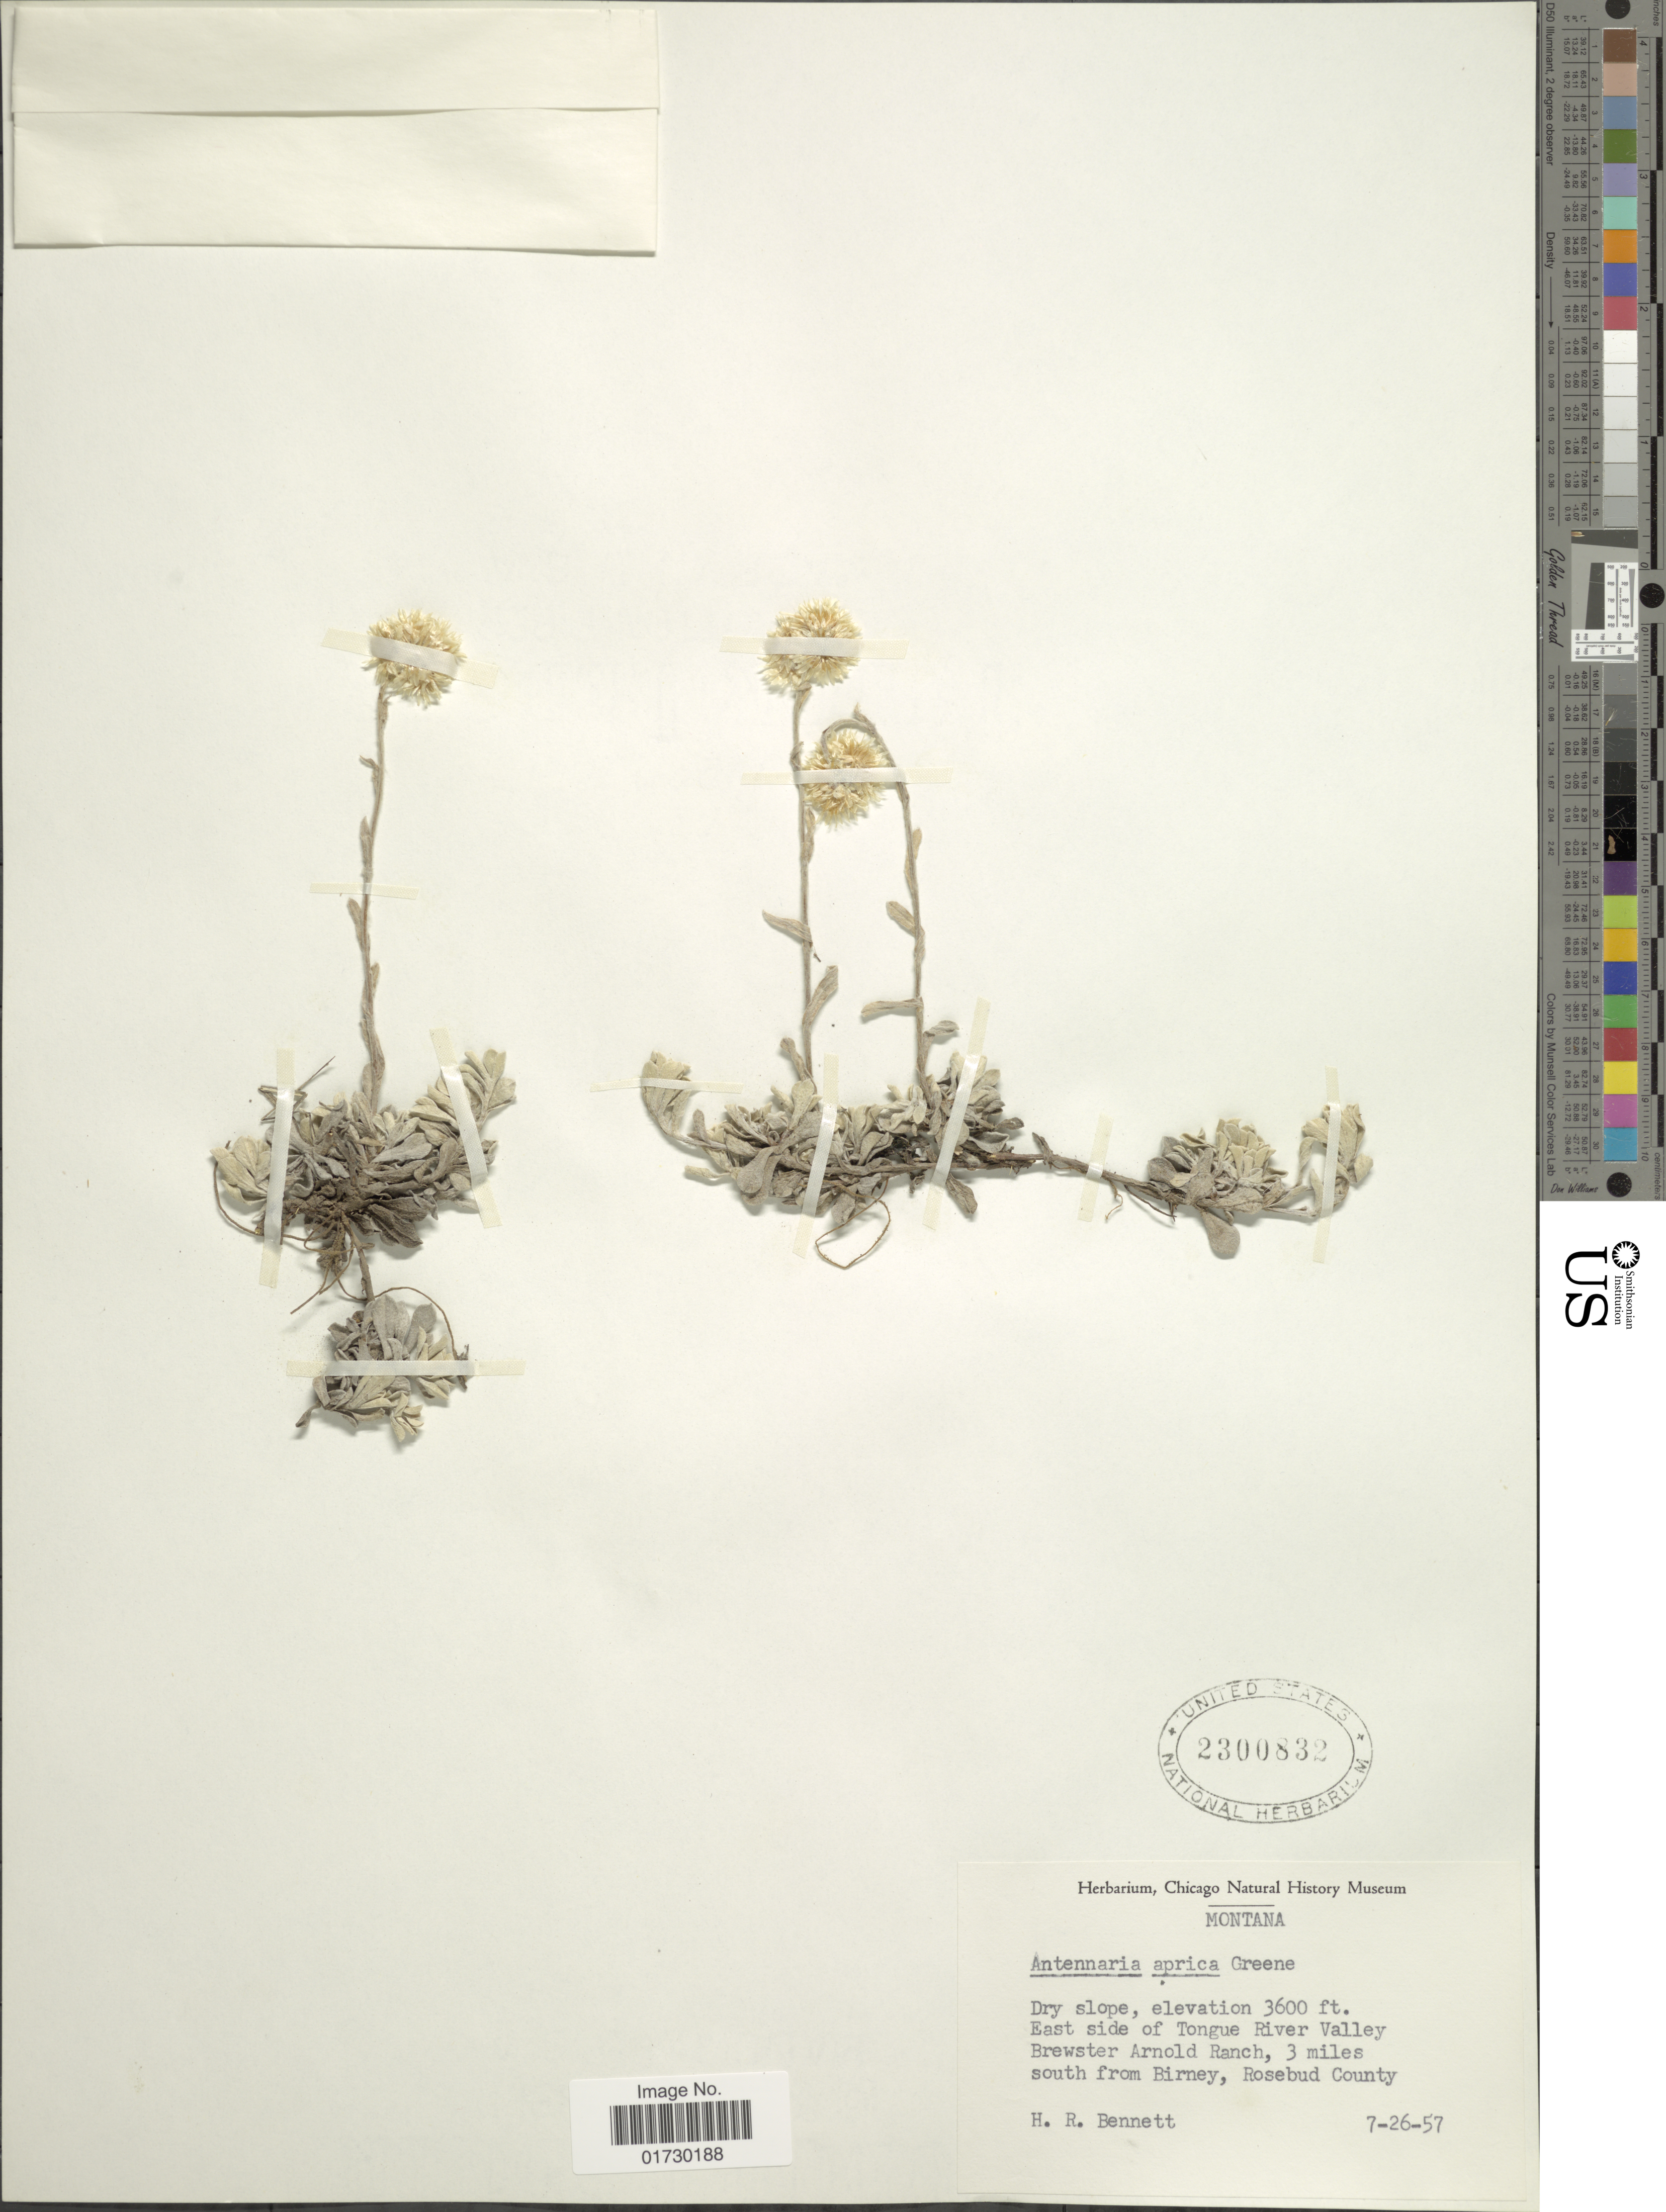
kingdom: Plantae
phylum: Tracheophyta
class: Magnoliopsida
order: Asterales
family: Asteraceae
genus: Antennaria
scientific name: Antennaria aprica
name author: Greene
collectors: H. R. Bennett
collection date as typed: Transcribed d/m/y: 26/7/57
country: United States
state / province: Montana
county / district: Rosebud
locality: East side of Tongue River valley Brewster Arnold Ranch, 3 miles south from Birney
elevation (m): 1097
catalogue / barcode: US 2300832